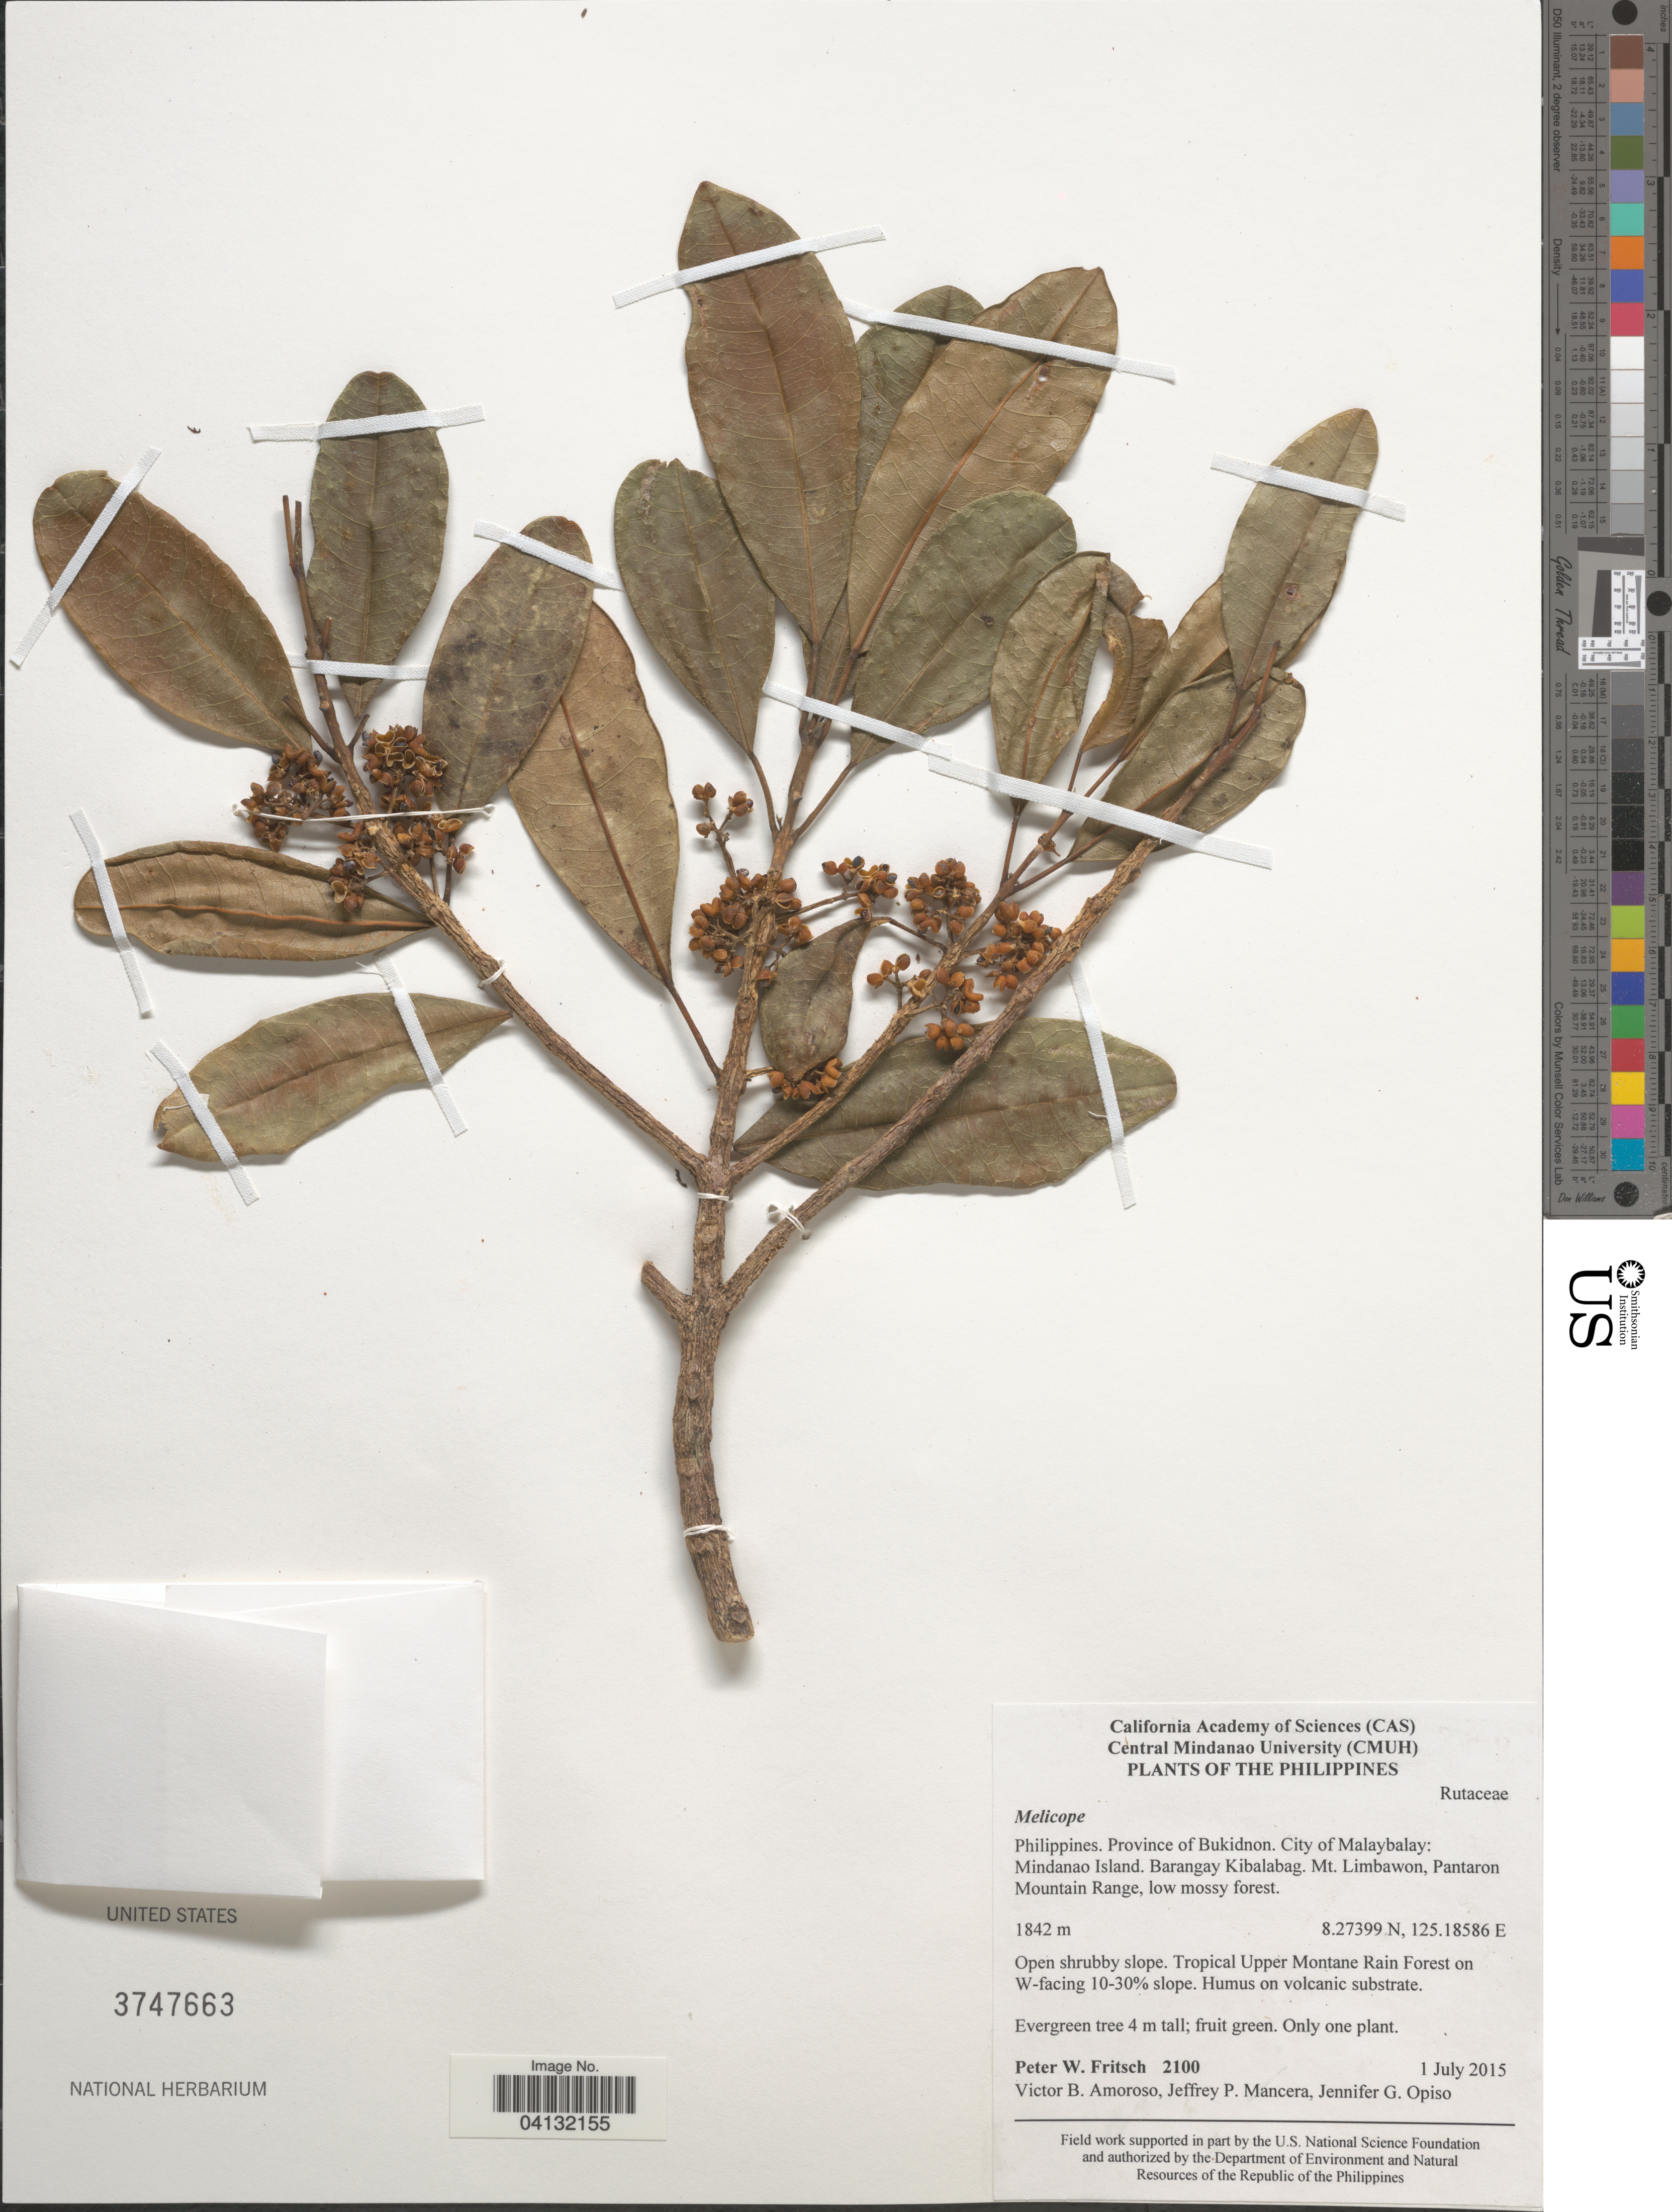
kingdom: Plantae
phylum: Tracheophyta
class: Magnoliopsida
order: Sapindales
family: Rutaceae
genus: Melicope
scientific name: Melicope sp.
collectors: P. W. Fritsch, V. Amoroso, J. Mancera & J. Opiso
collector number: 2100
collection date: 2015-07-01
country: Philippines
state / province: Northern Mindanao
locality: Province of Bukidnon. City of Malaybalay: Mindanao Island. Barangay Kibalabag. Mt. Limbawon, Pantaron Mountain Range. Open shrubby slope. Tropical Upper Montane Rain Forest on W-facing 10-30% slope.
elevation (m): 1842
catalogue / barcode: US 3747663